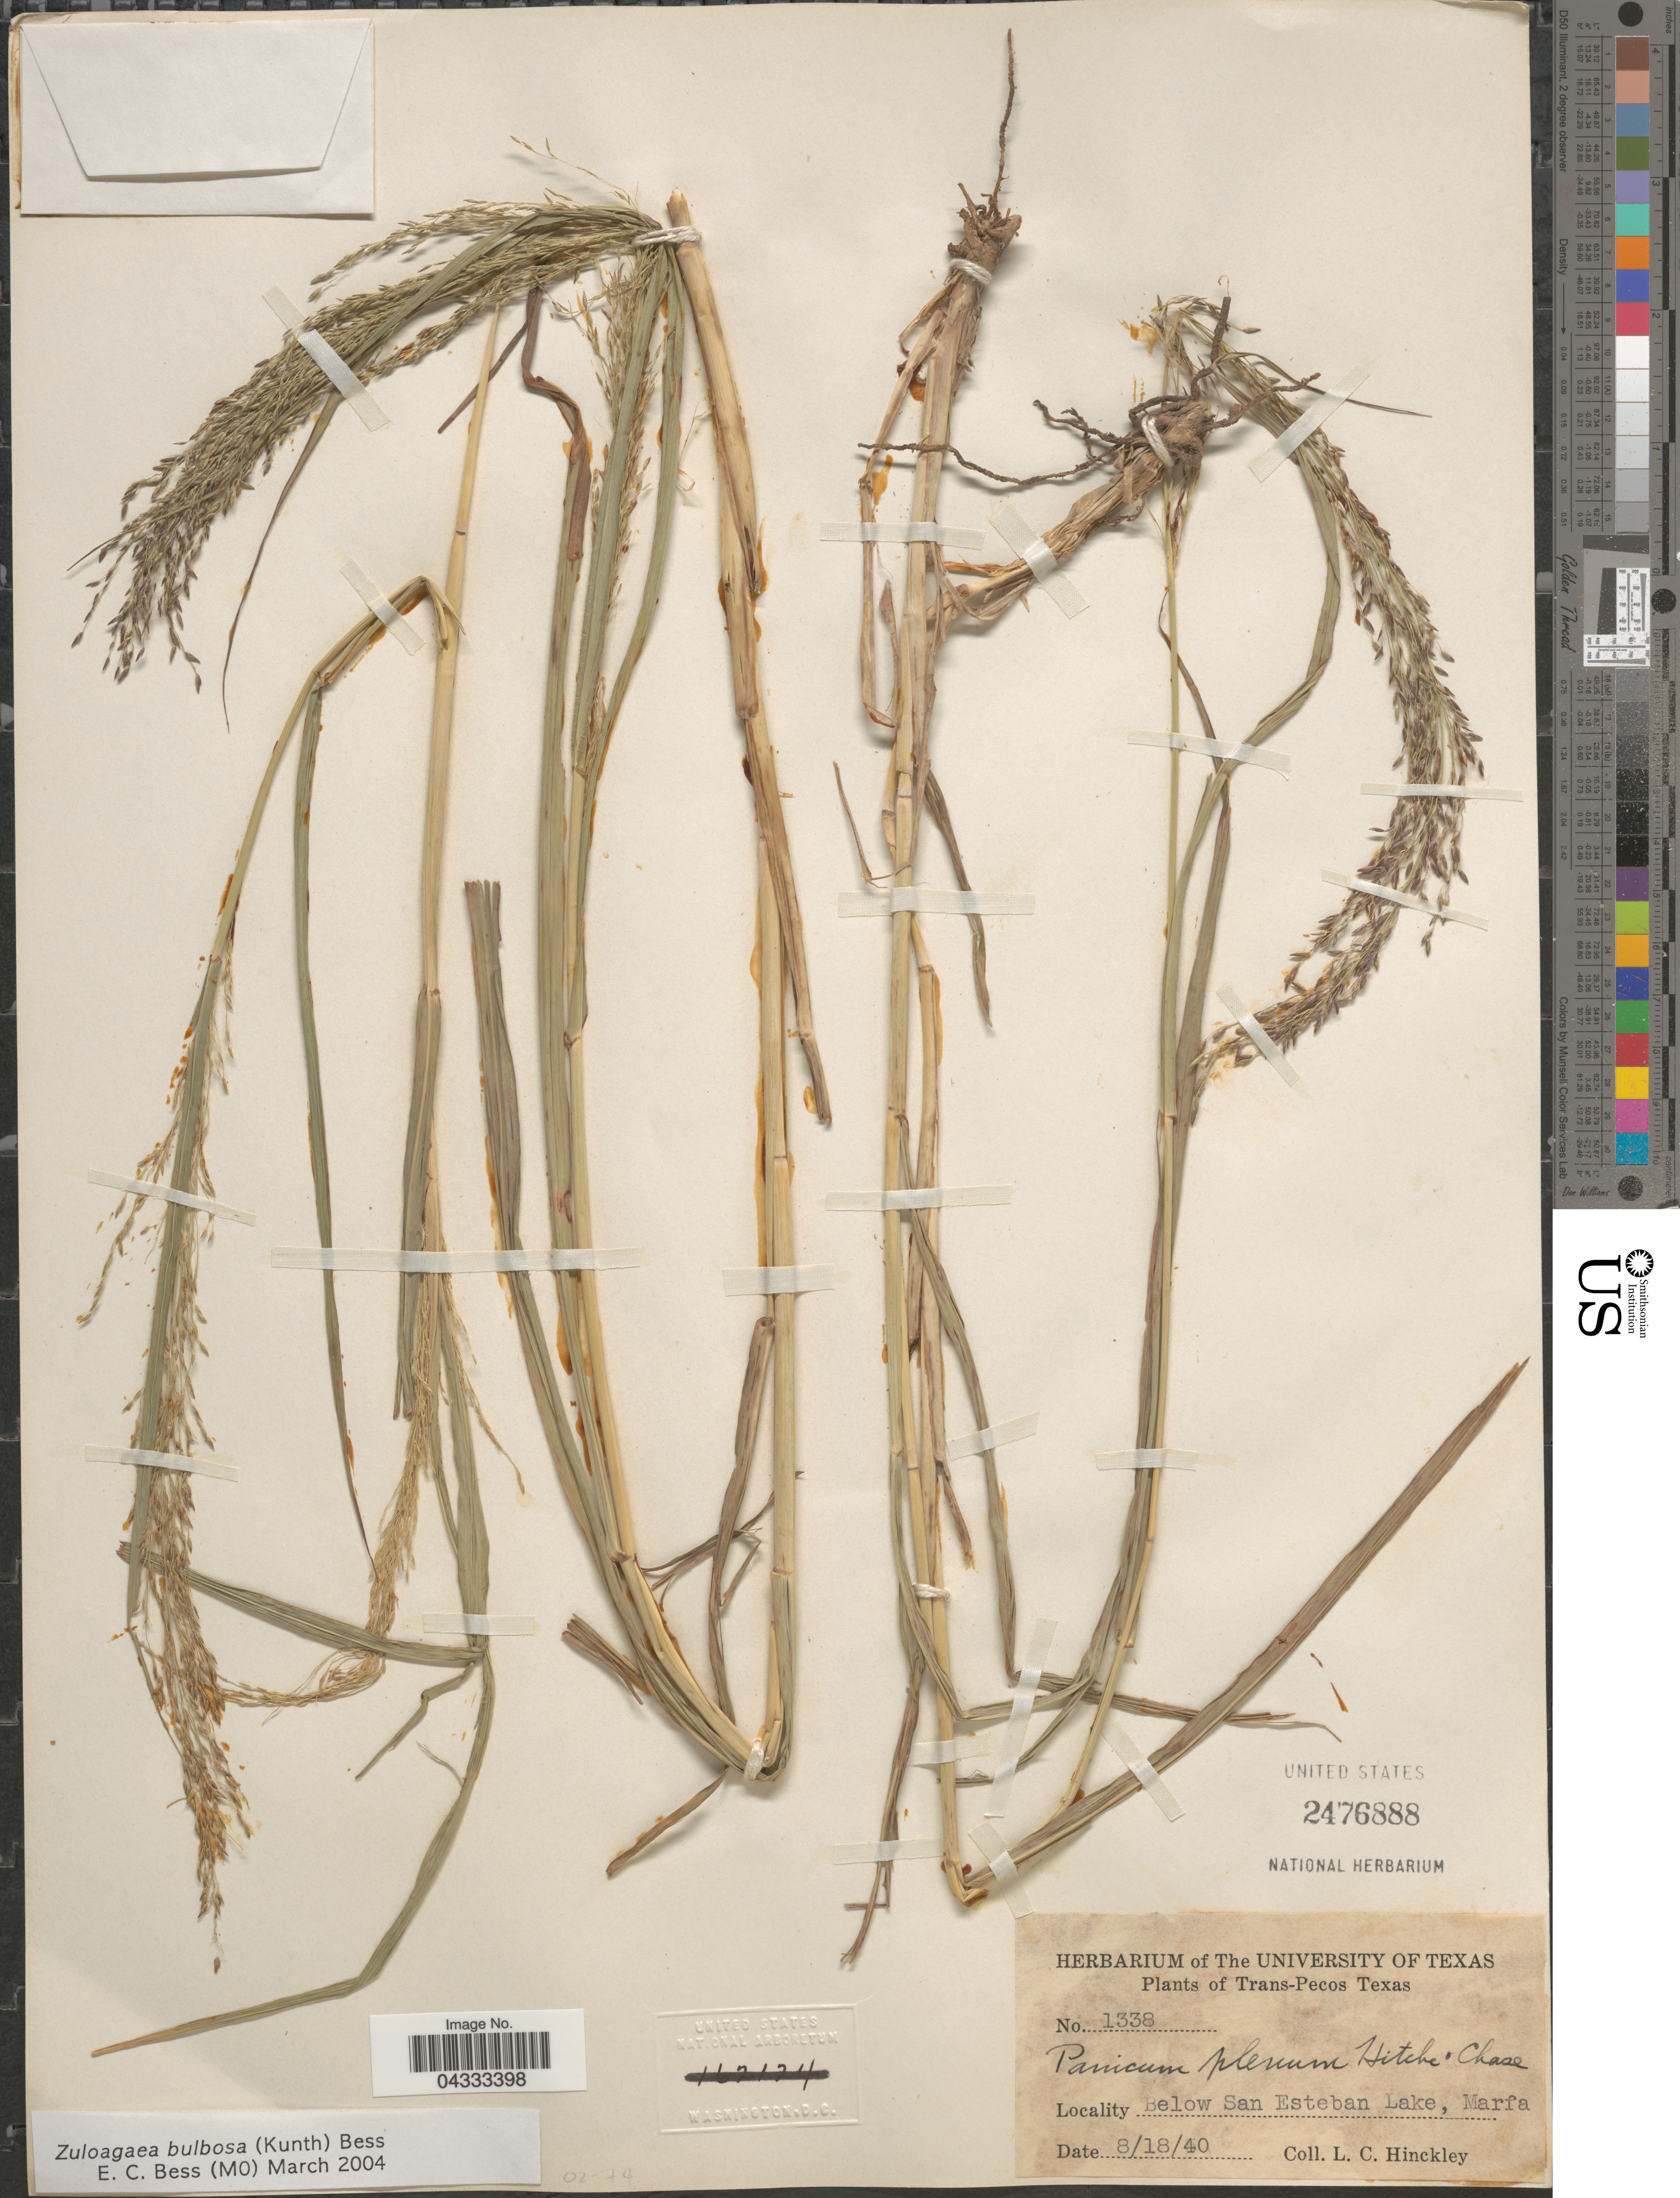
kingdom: Plantae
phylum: Tracheophyta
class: Liliopsida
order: Poales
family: Poaceae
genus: Zuloagaea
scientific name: Zuloagaea bulbosa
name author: (Kunth) E. Bess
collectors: L. Hinckley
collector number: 1338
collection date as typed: Transcribed d/m/y: 18/8/40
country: United States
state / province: Texas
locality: Trans-Pecos Texas. Below San Esteban Lake, Marfa.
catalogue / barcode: US 2476888